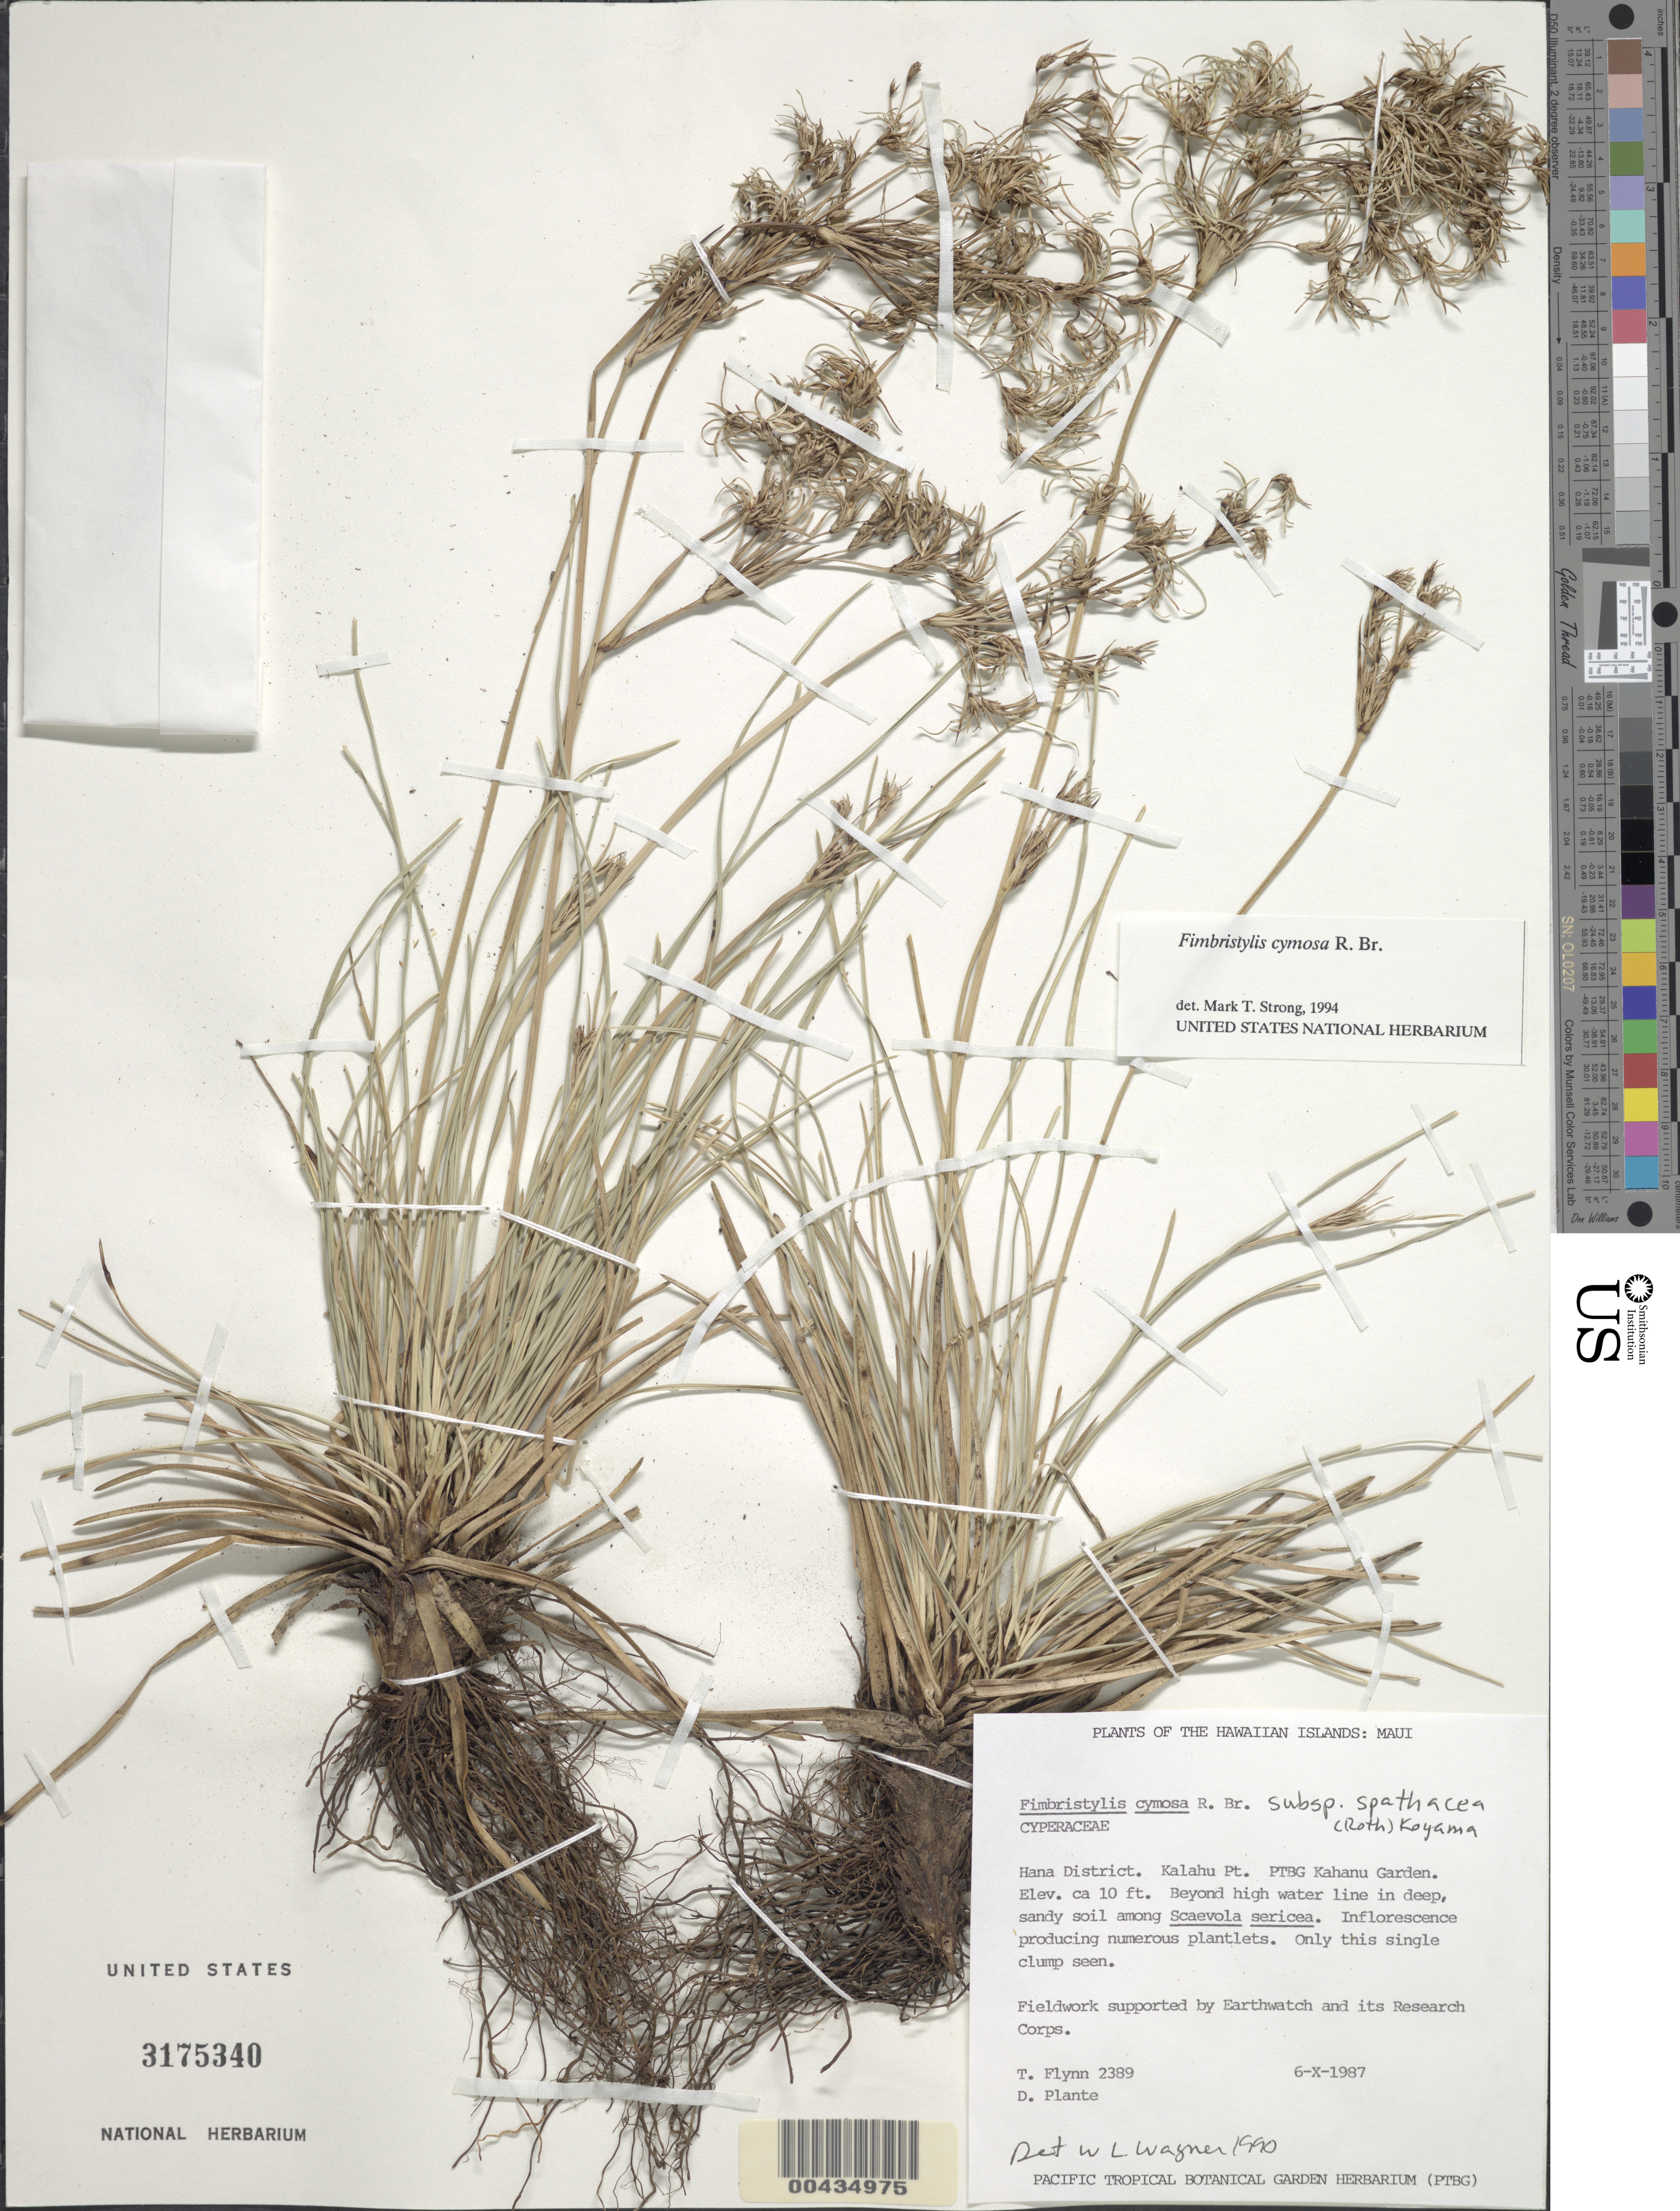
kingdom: Plantae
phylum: Tracheophyta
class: Liliopsida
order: Poales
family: Cyperaceae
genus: Fimbristylis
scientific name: Fimbristylis cymosa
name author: R. Br.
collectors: T. W. Flynn & D. Plante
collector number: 2389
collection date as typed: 6 Oct 1987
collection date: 1987-10-06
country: United States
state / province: Hawaii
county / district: Maui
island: Maui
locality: Hana District. Kalahu Pt. PTBG Kahanu Garden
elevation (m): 3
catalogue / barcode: US 3175340